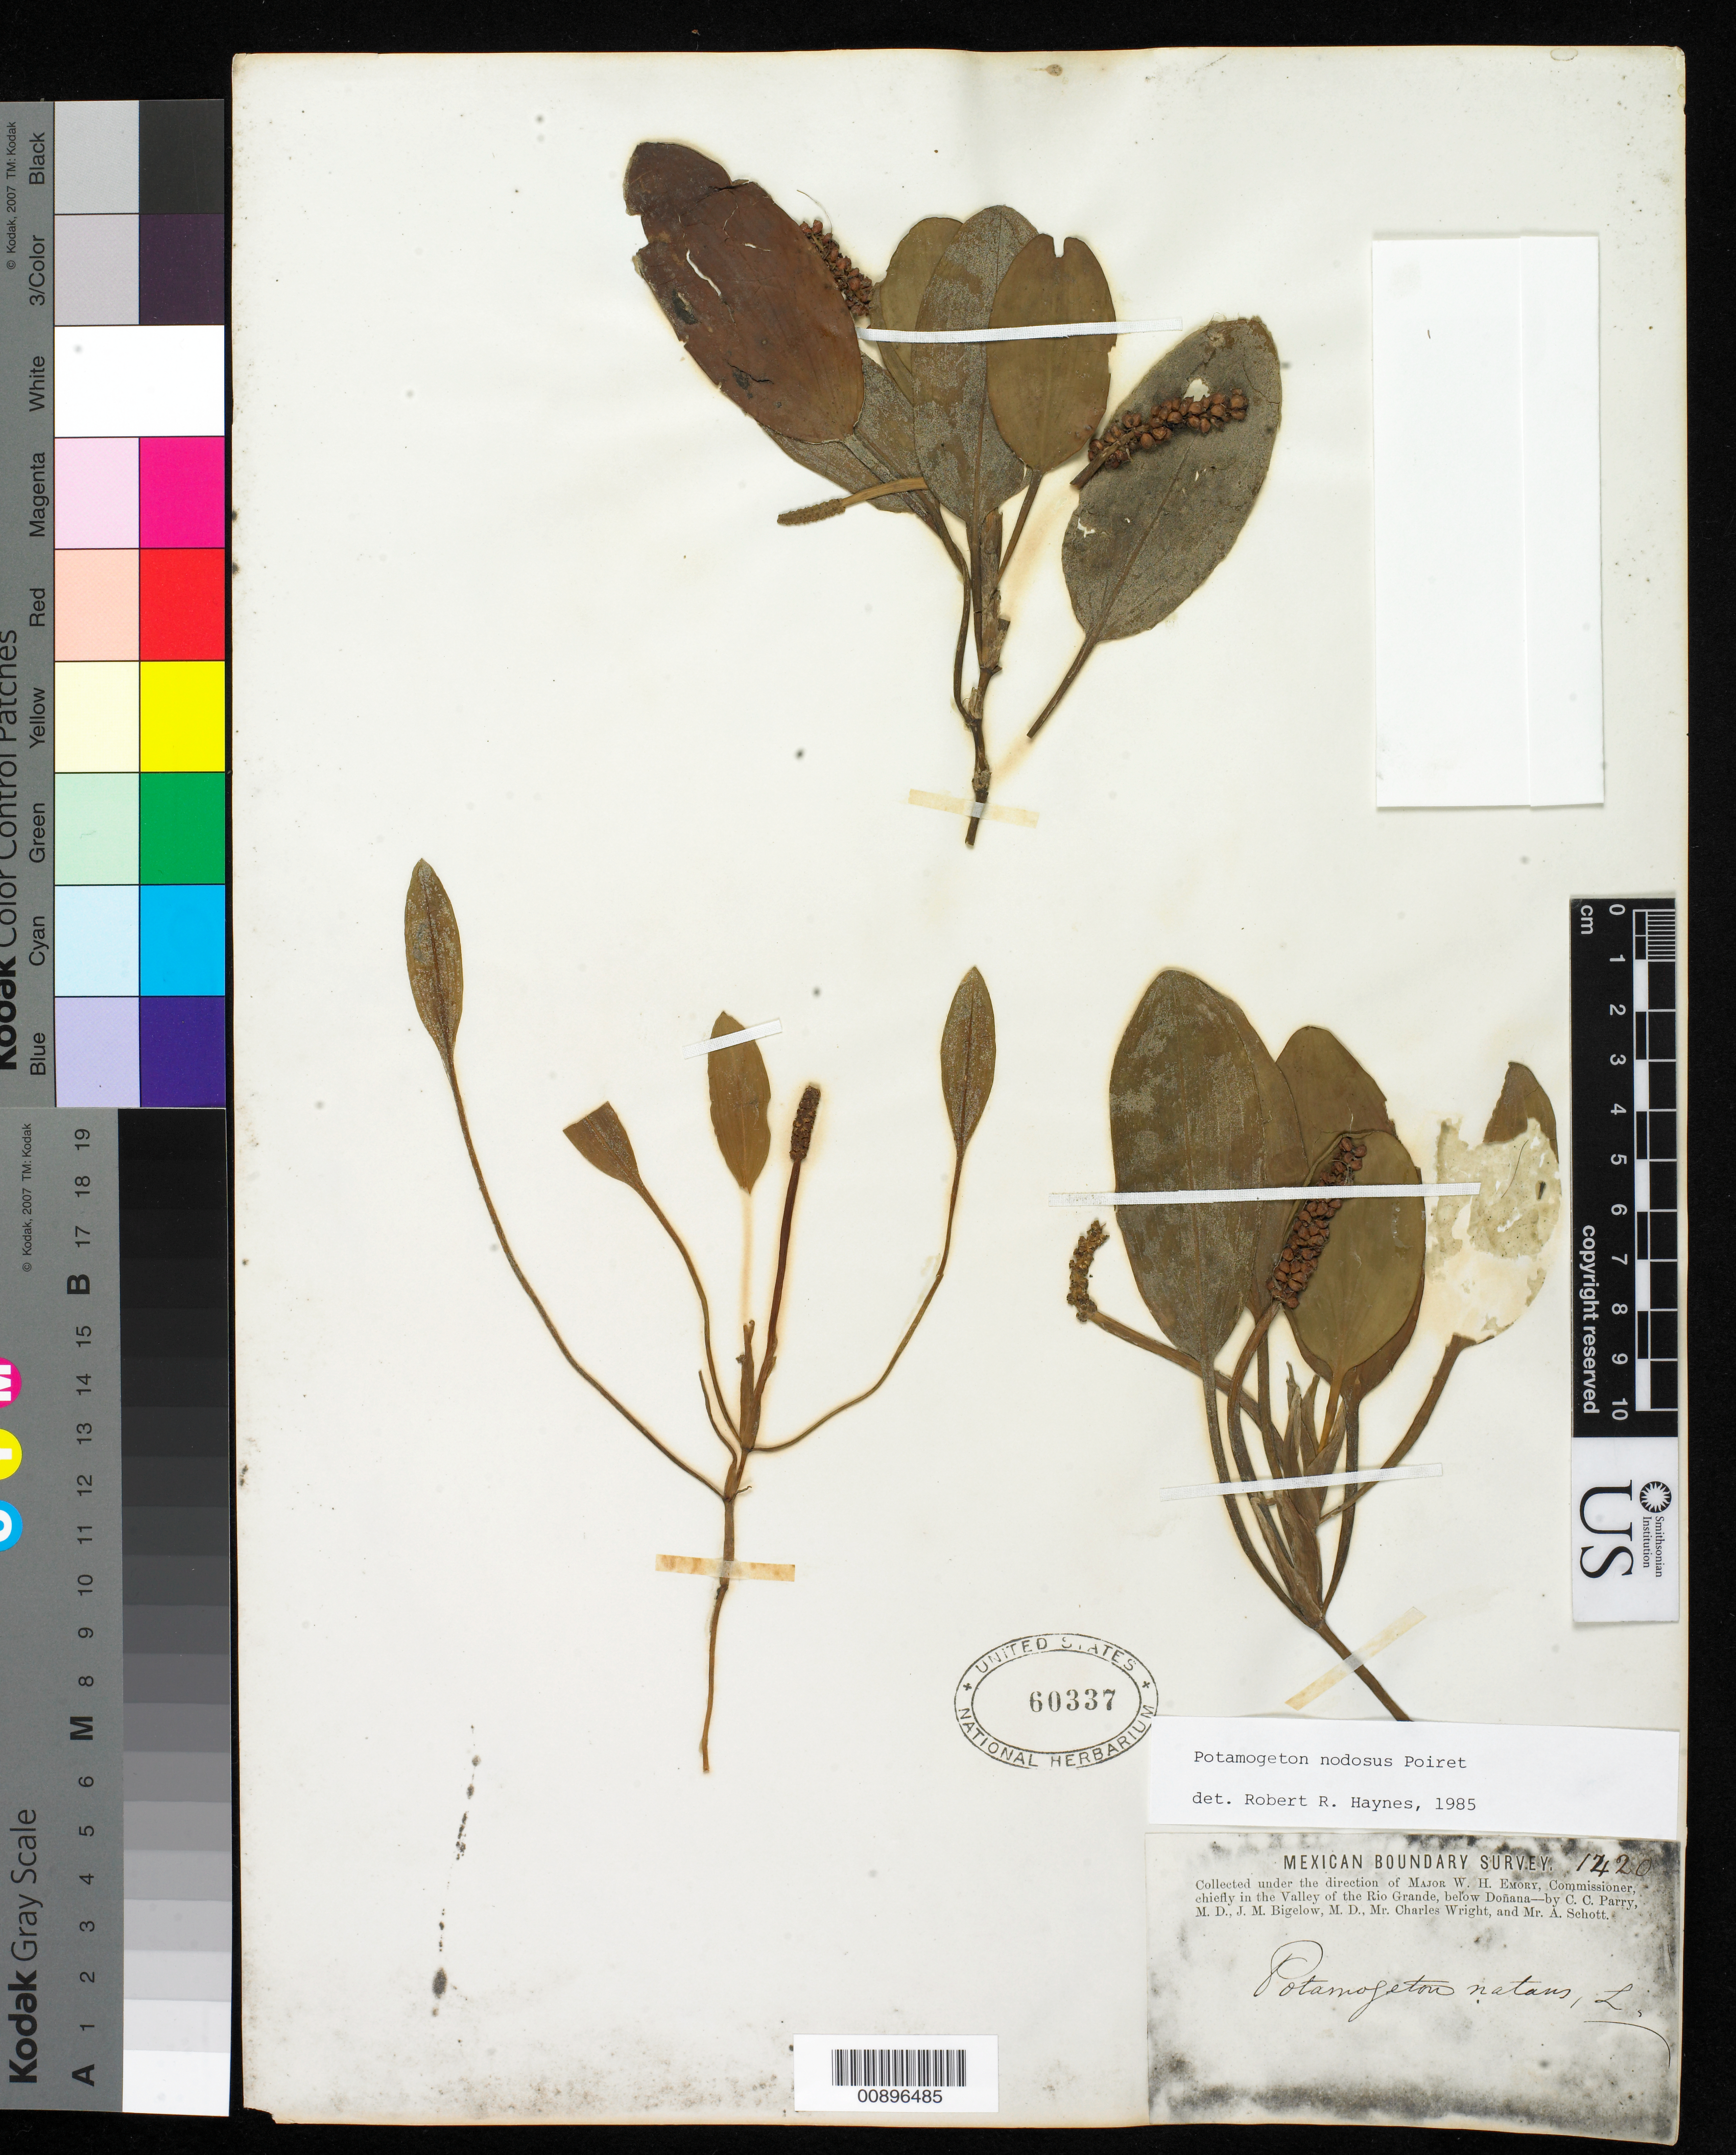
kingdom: Plantae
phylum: Tracheophyta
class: Liliopsida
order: Alismatales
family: Potamogetonaceae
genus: Potamogeton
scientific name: Potamogeton nodosus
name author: Poir.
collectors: C. C. Parry, J. M. Bigelow, C. Wright & A. C. V. Schott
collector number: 1420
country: United States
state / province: New Mexico / Texas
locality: Valley of the Rio Grande, below Doñana.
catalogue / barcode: US 60337